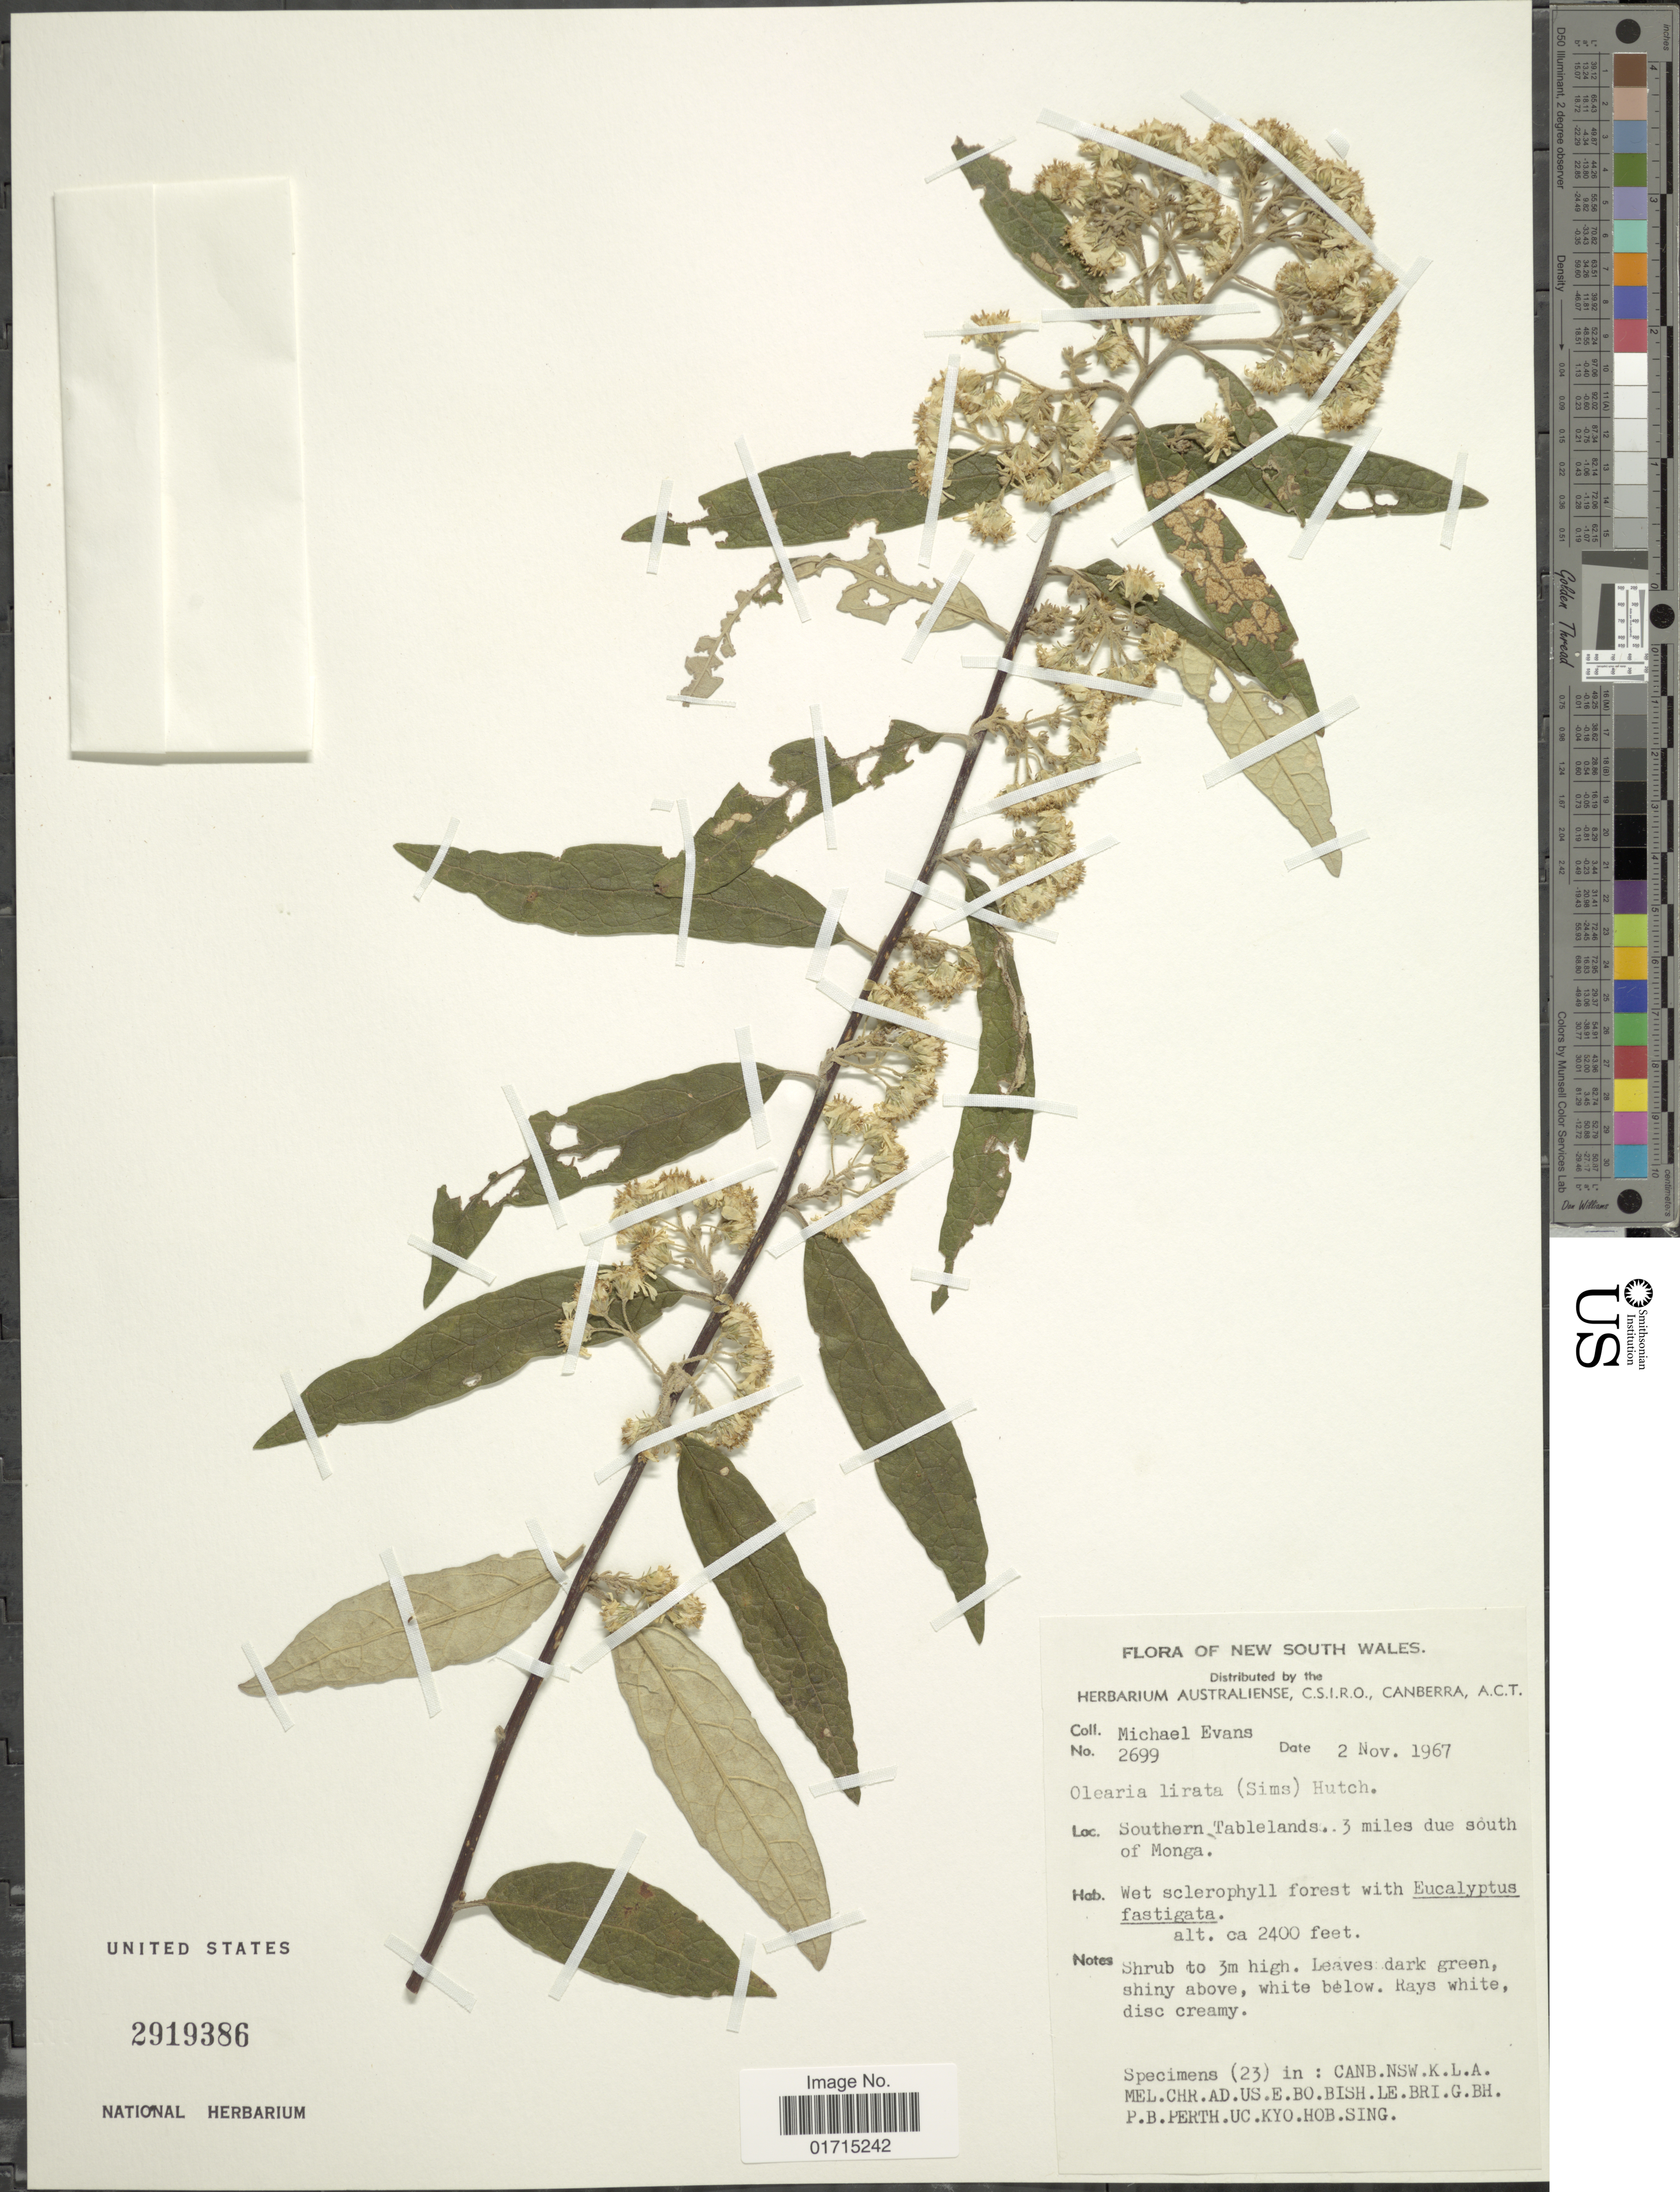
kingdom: Plantae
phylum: Tracheophyta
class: Magnoliopsida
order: Asterales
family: Asteraceae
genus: Olearia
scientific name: Olearia lirata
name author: (Sims) Hutch.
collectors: M. Evans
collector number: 2699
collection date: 1967-11-02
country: Australia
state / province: New South Wales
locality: Southern Tablelands. 3 miles due south of Monga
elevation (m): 732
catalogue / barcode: US 2919386